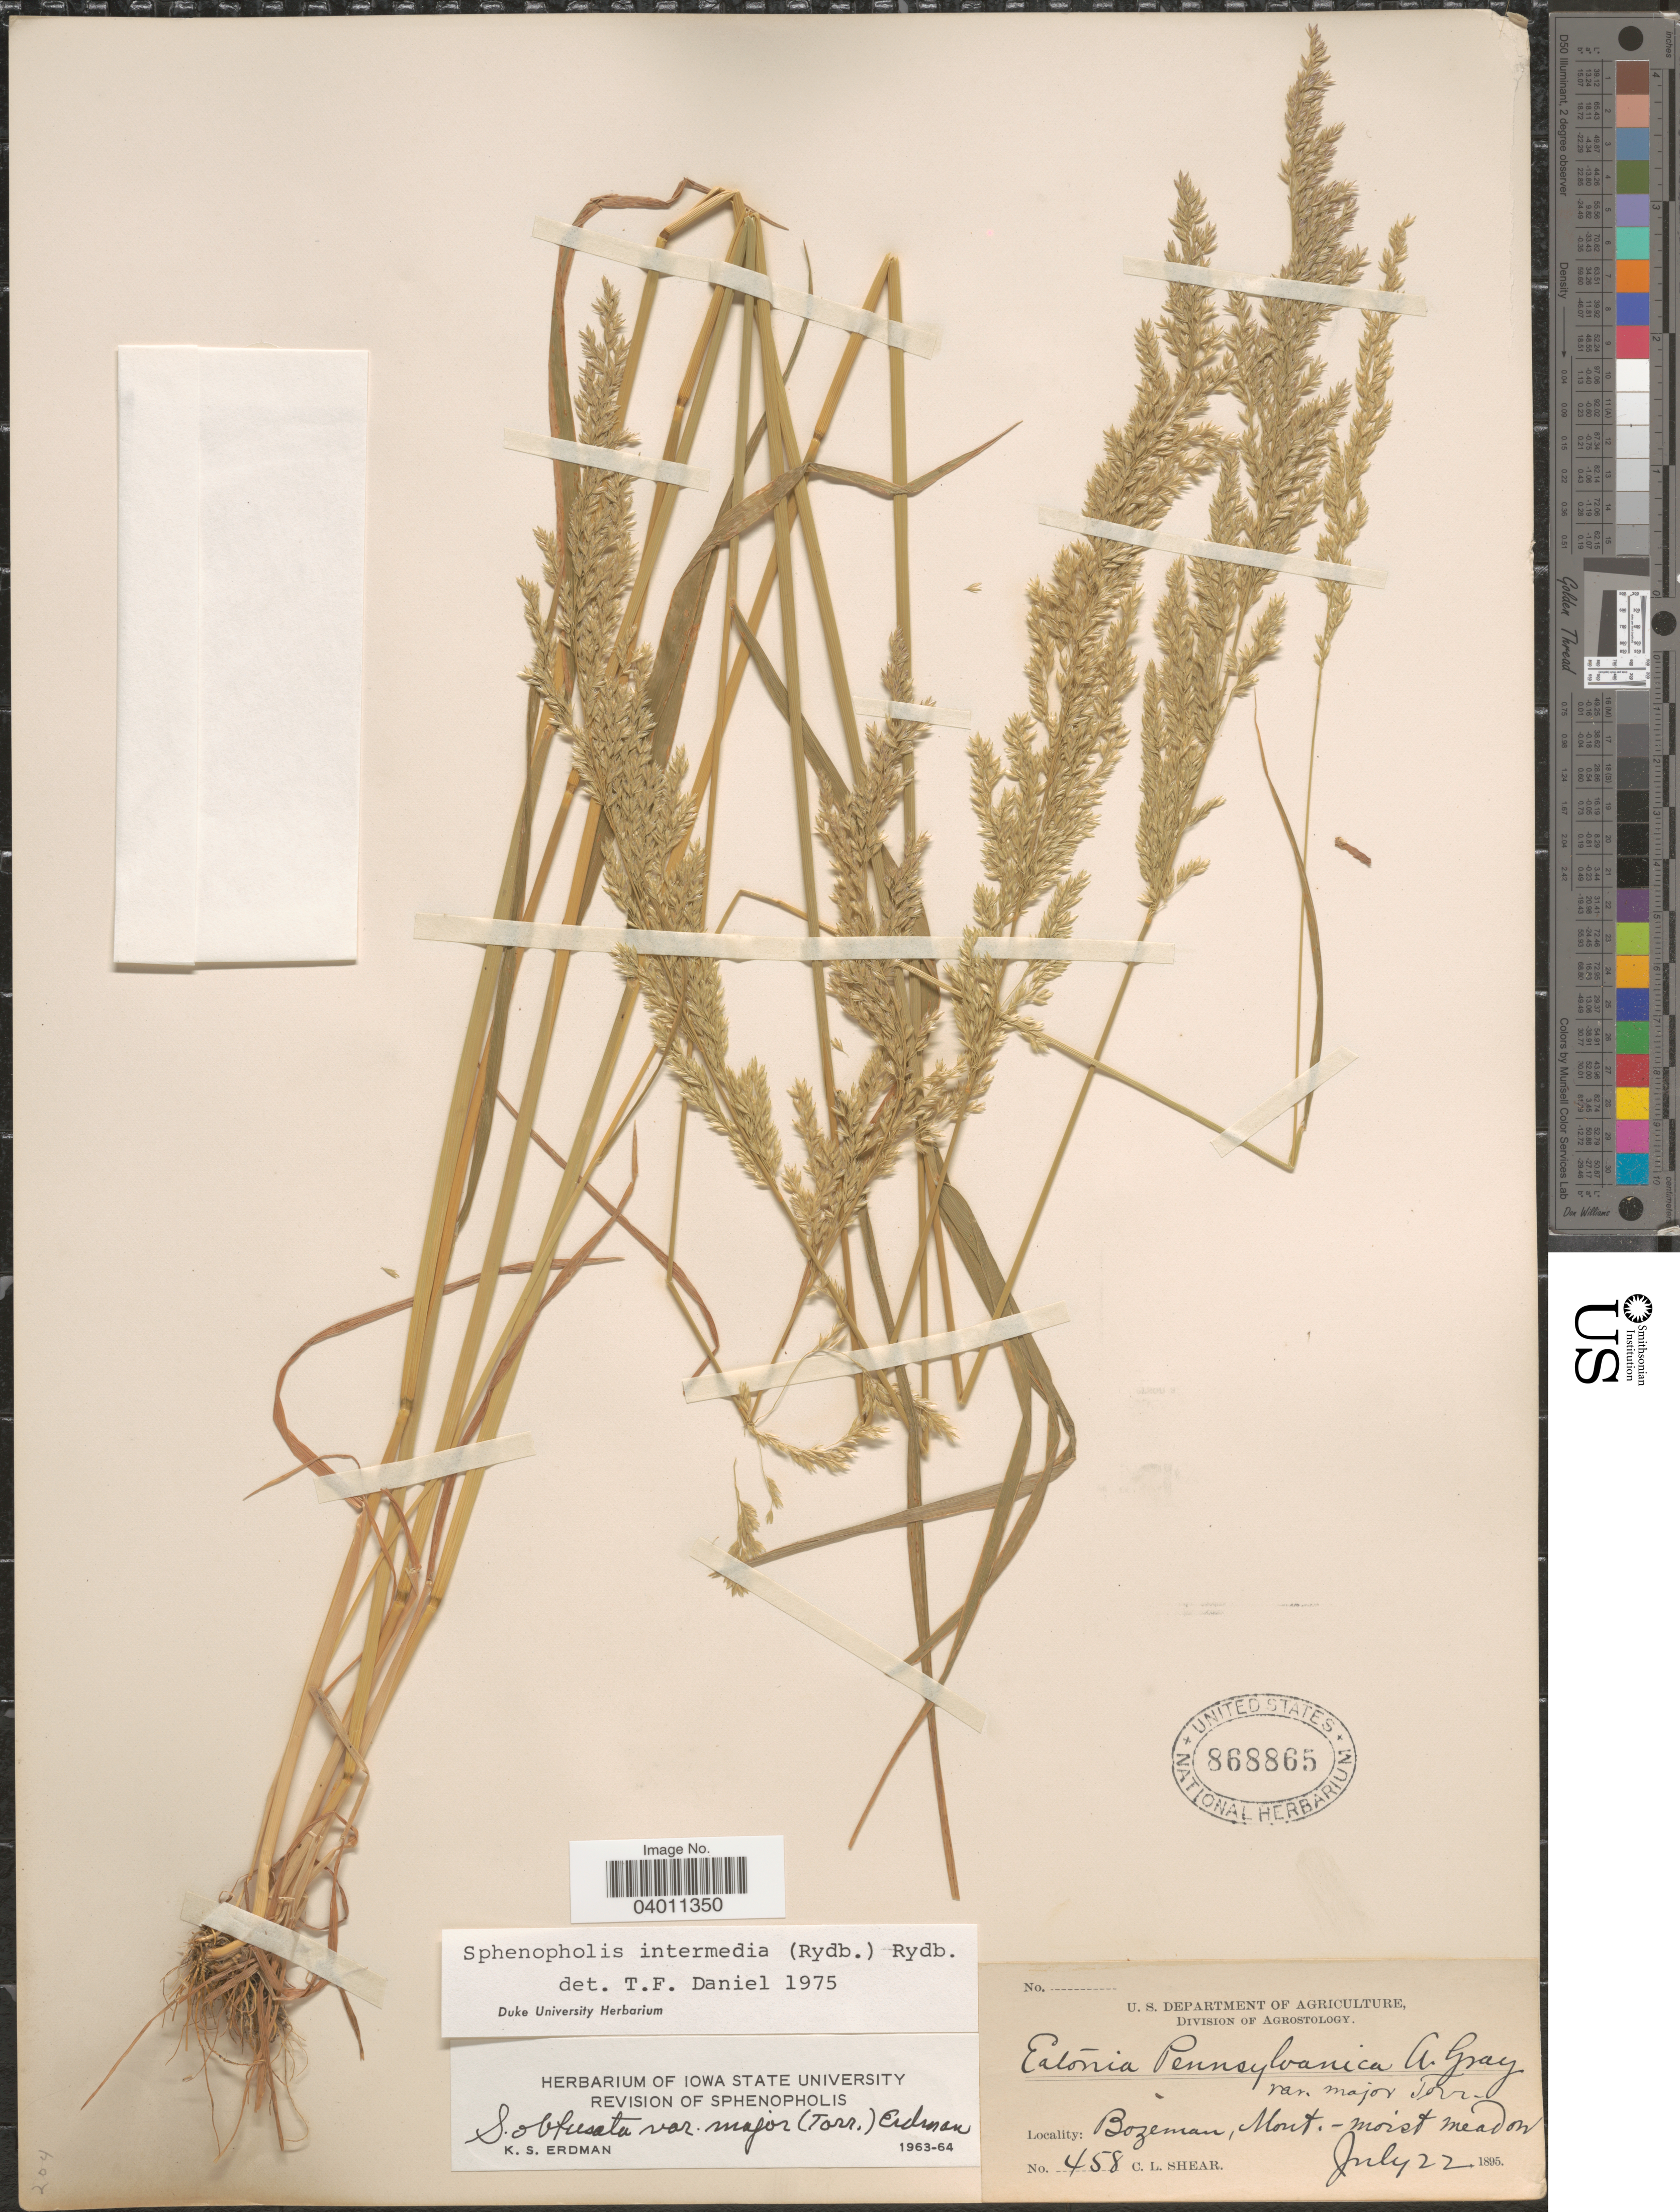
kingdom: Plantae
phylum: Tracheophyta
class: Liliopsida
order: Poales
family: Poaceae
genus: Sphenopholis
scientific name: Sphenopholis intermedia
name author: (Rydb.) Rydb.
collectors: C. L. Shear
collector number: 458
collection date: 1895-07-22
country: United States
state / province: Montana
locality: Bozeman.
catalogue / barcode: US 86865